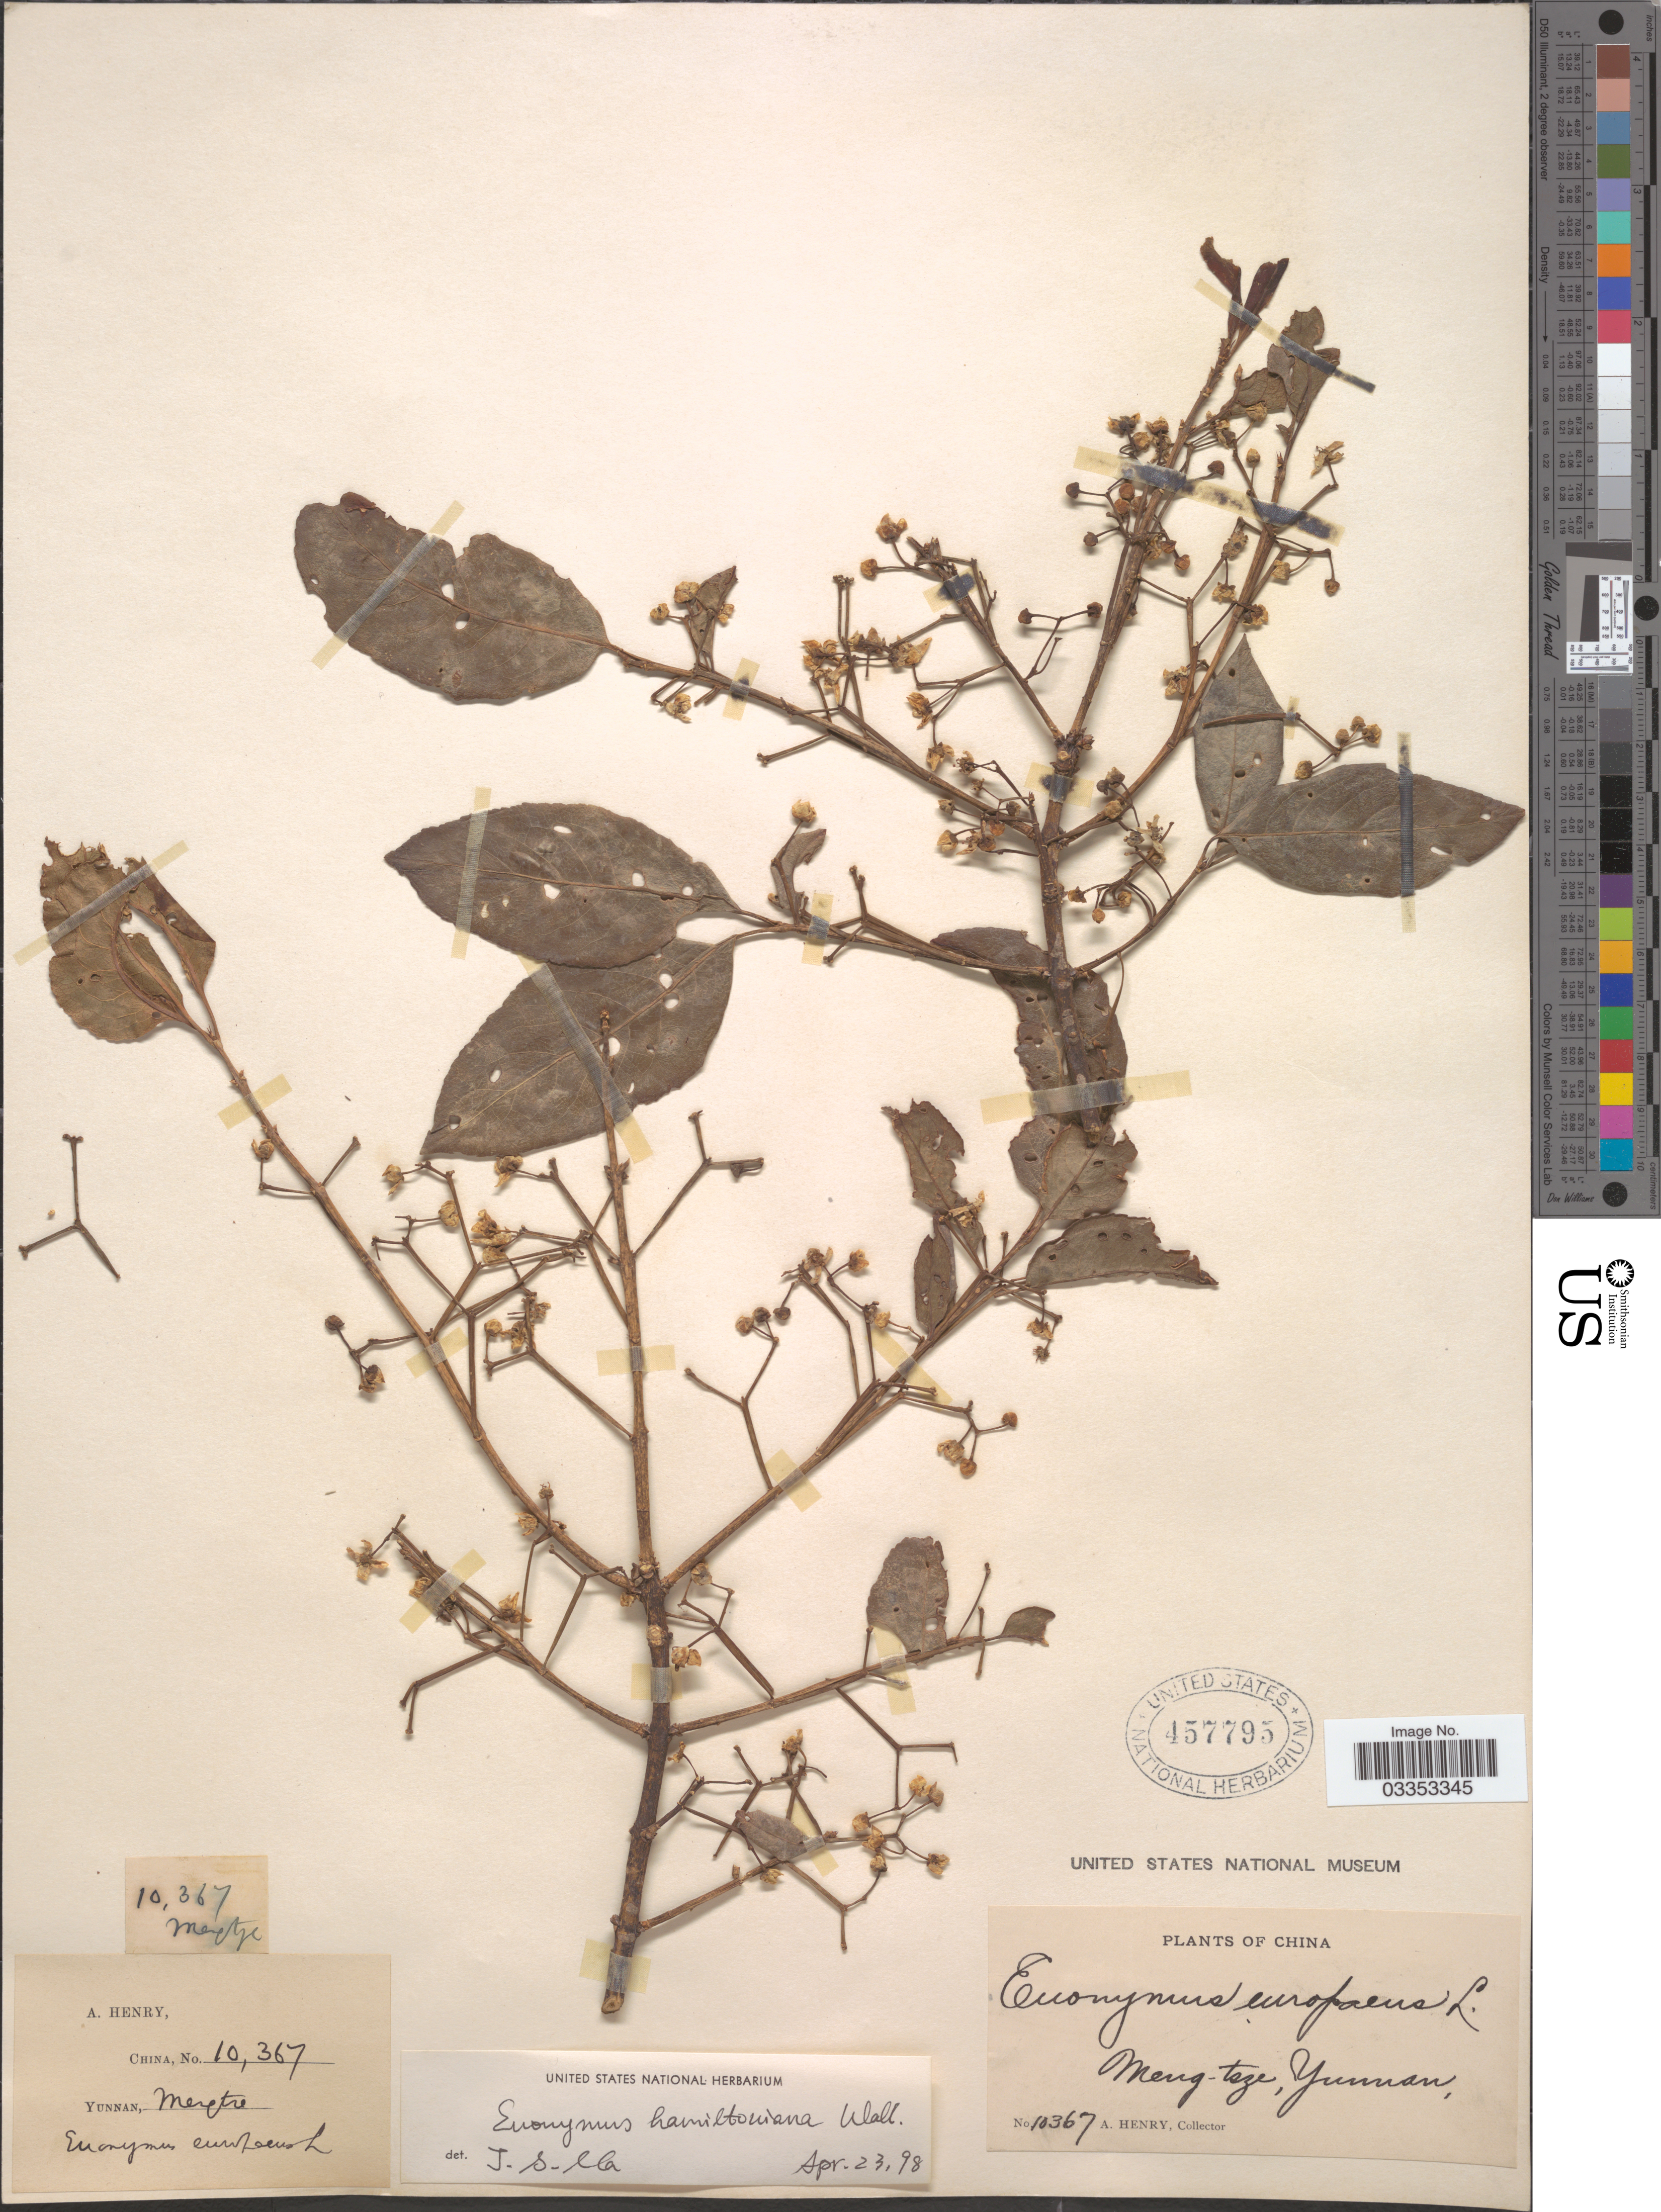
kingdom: Plantae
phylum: Tracheophyta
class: Magnoliopsida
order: Celastrales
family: Celastraceae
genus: Euonymus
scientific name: Euonymus hamiltonianus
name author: Wall.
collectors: A. Henry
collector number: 10367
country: China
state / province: Yunnan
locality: Meng-tsze.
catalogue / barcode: US 457795